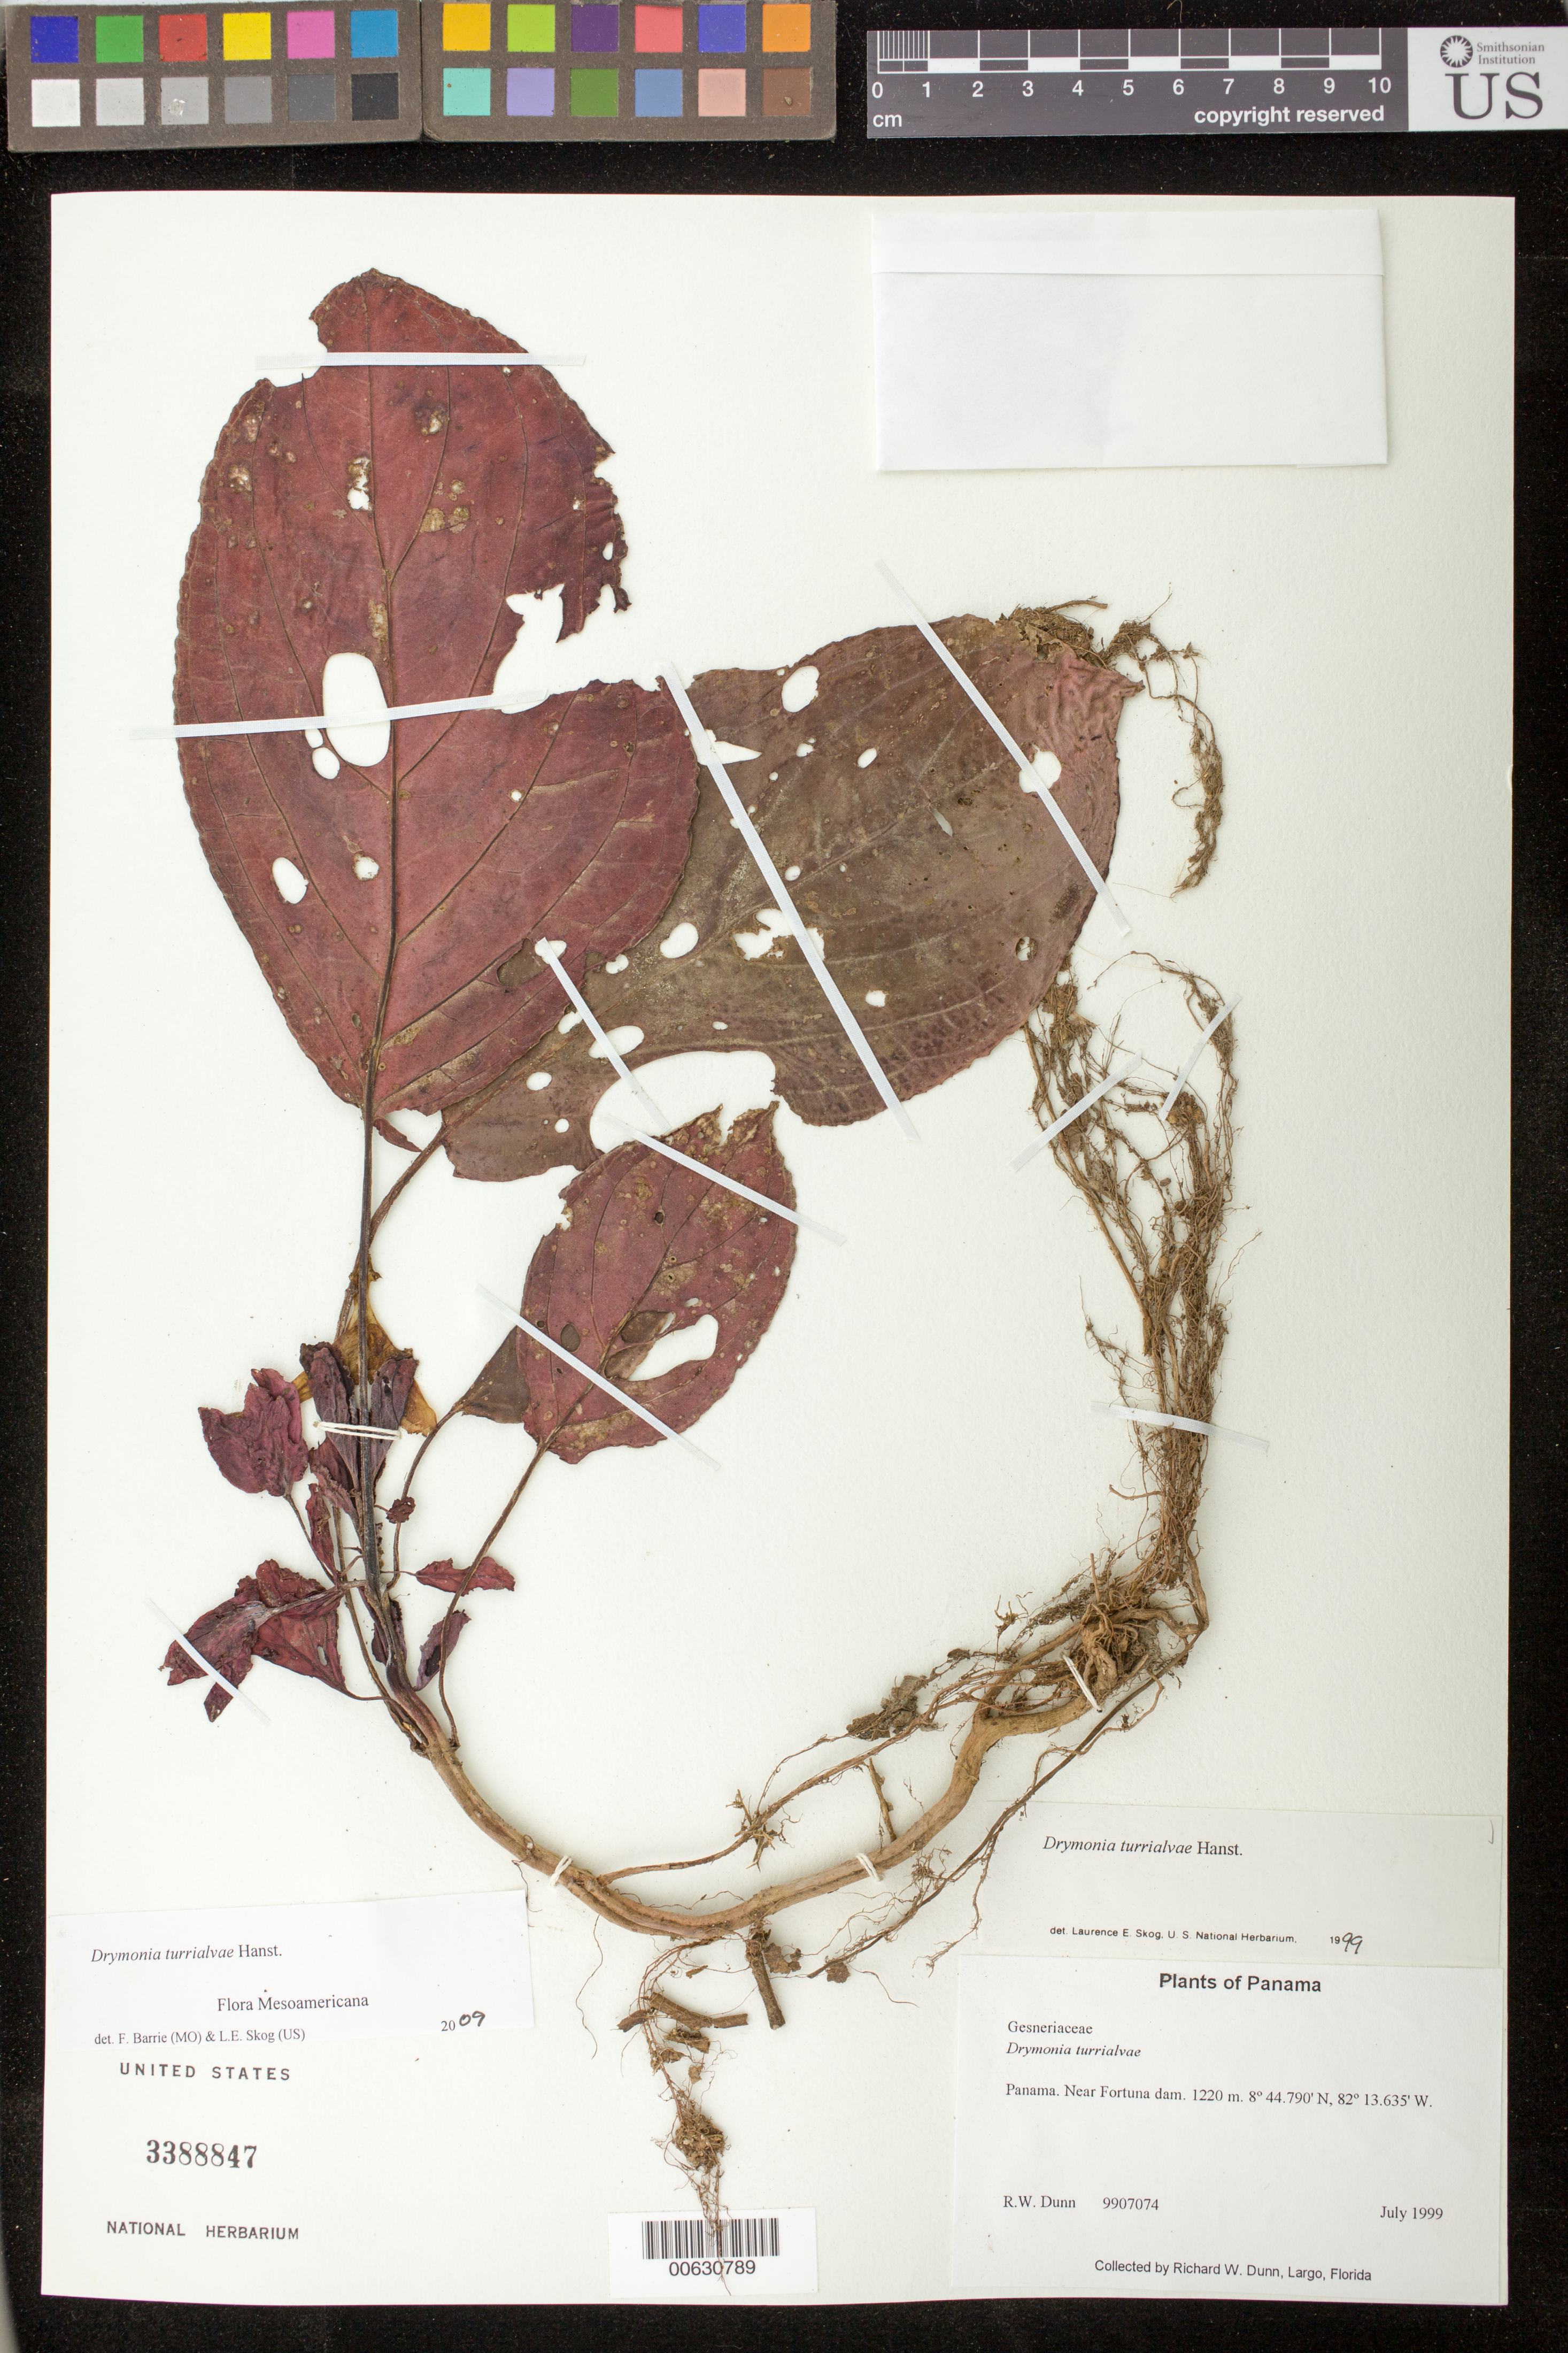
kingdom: Plantae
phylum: Tracheophyta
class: Magnoliopsida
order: Lamiales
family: Gesneriaceae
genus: Drymonia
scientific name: Drymonia turrialvae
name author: Hanst.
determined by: Skog, Laurence E.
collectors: R. Dunn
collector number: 9907074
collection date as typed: Jul 1999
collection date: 1999-07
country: Panama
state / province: Chiriquí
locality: Near Fortuna Dam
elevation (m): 1220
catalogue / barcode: US 3388847